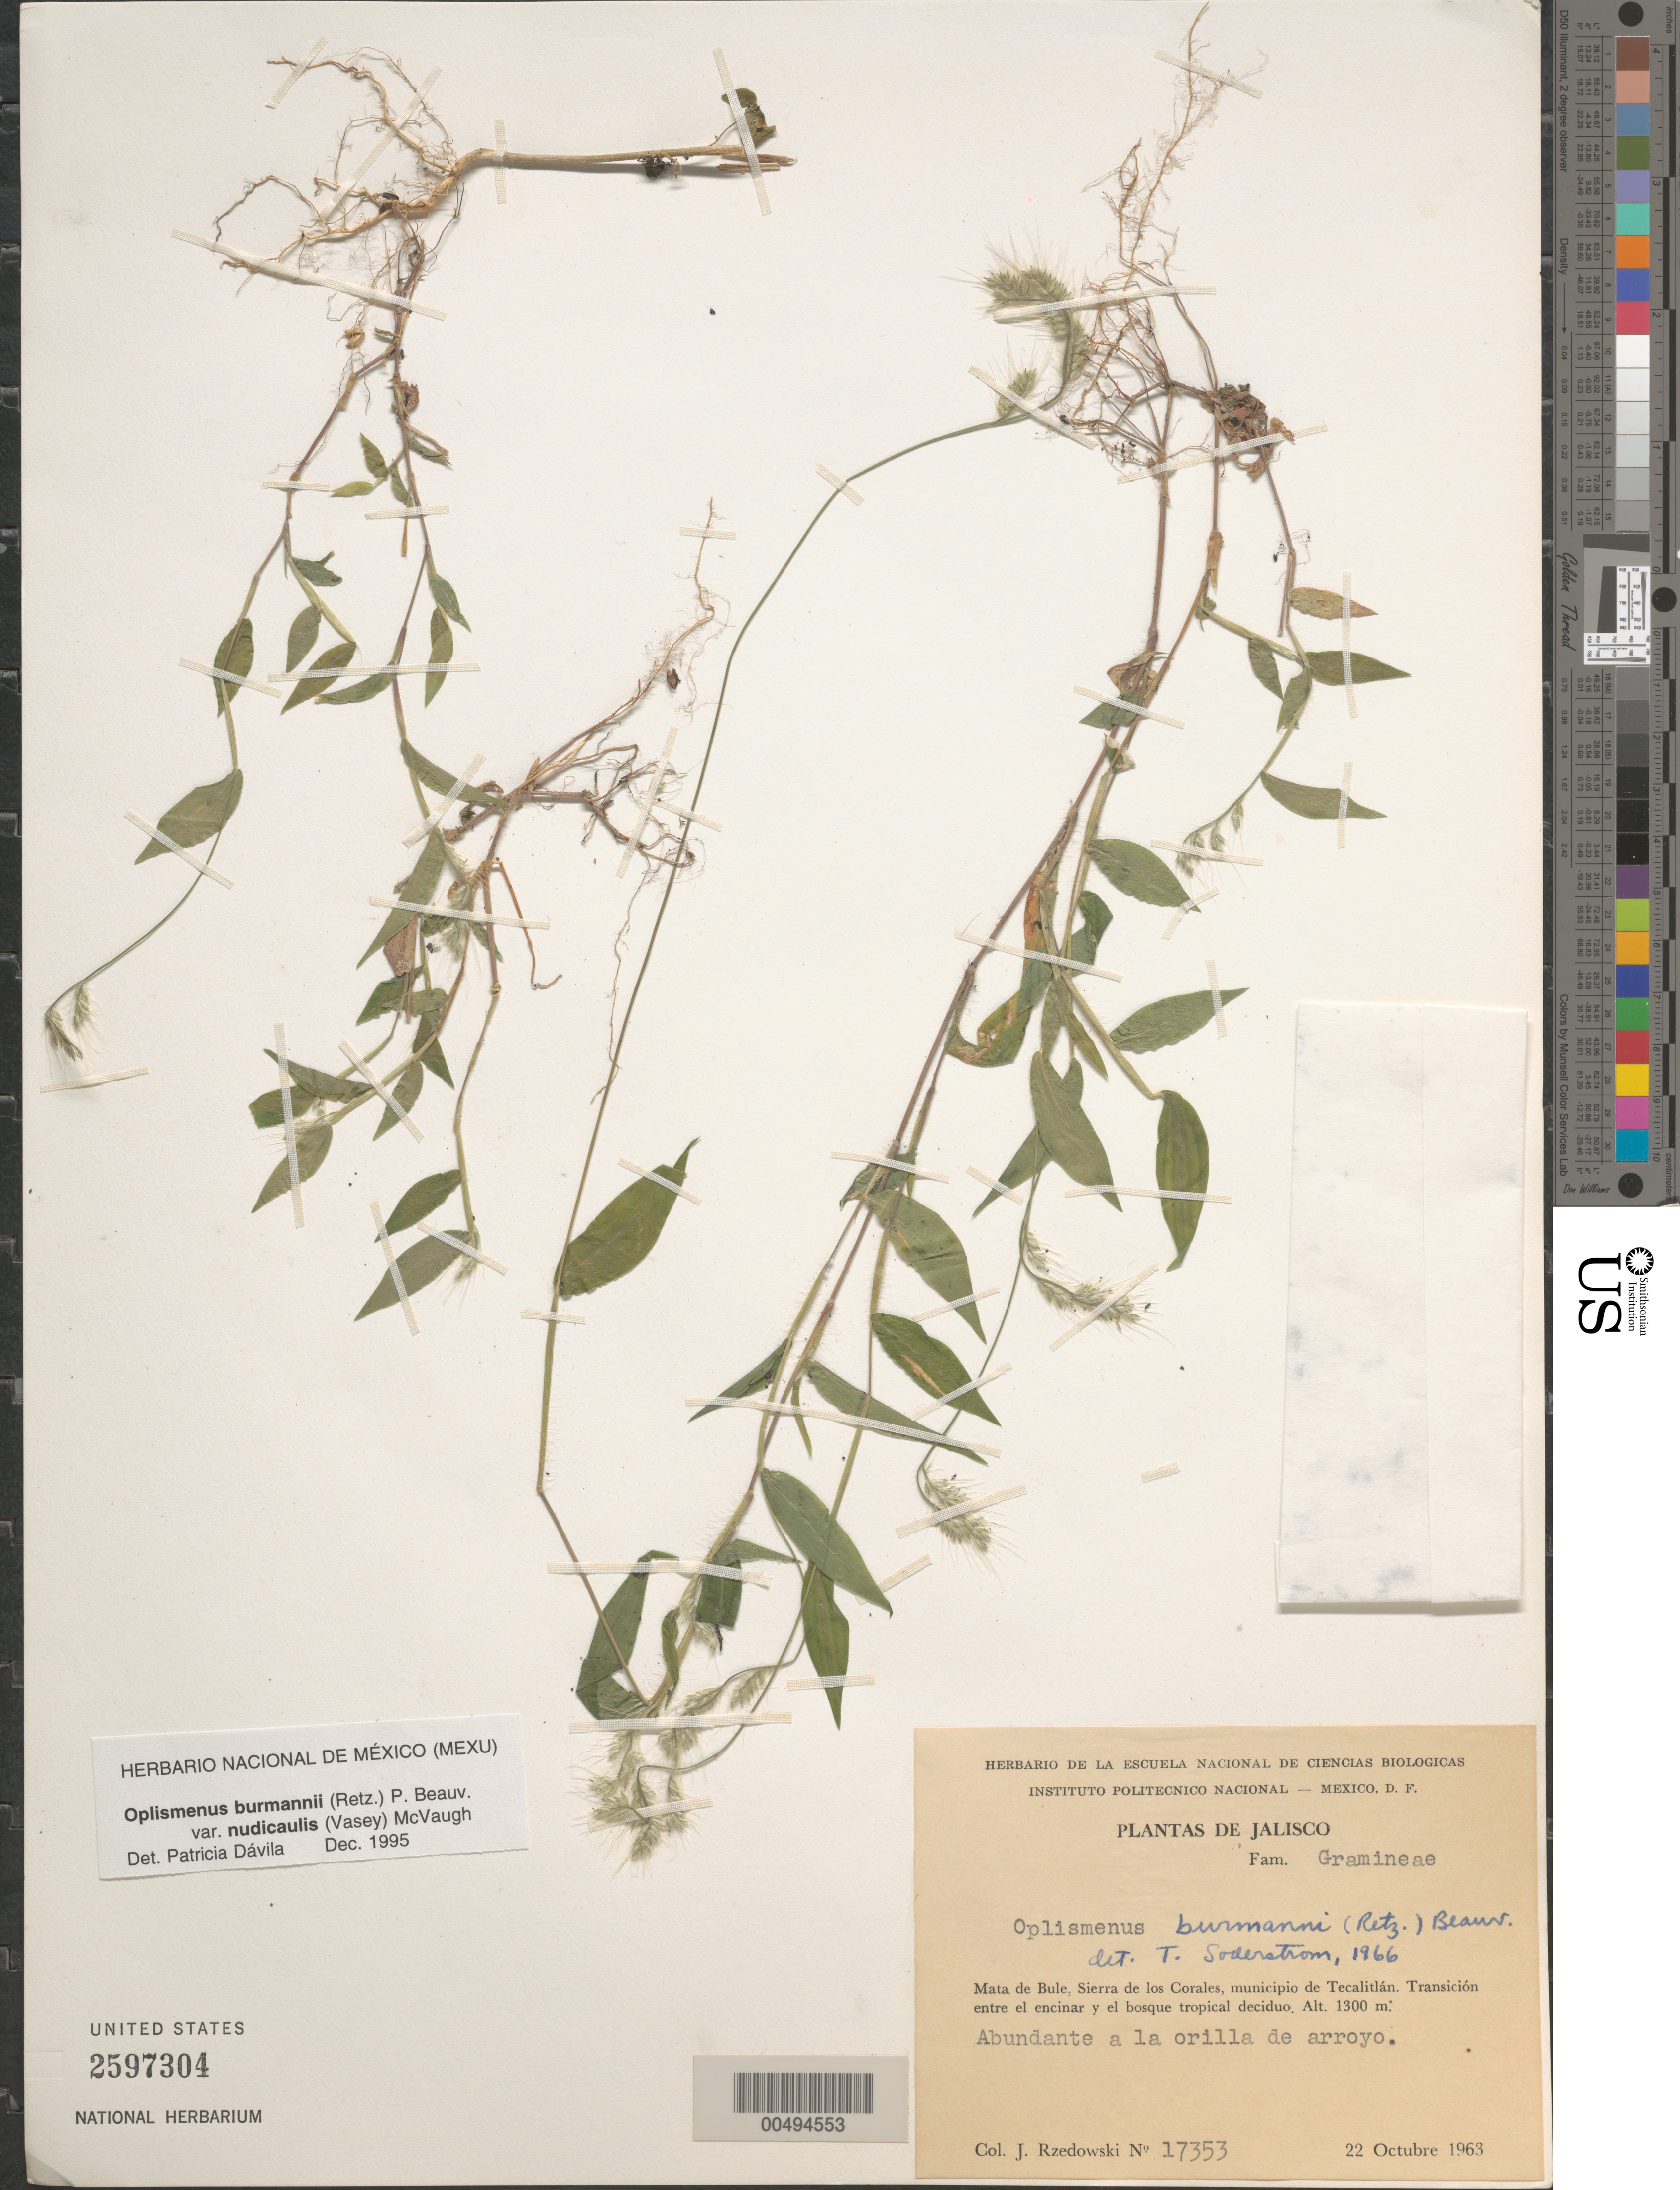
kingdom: Plantae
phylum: Tracheophyta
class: Liliopsida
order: Poales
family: Poaceae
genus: Oplismenus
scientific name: Oplismenus burmannii var. nudicaulis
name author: (Vasey) McVaugh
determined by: Dávila, P. D.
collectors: J. Rzedowski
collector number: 17353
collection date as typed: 22 Oct 1963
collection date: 1963-10-22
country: Mexico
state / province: Jalisco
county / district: Tecalitlán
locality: Mata de Bule, Sierra de los Corales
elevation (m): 1300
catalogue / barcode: US 2597304